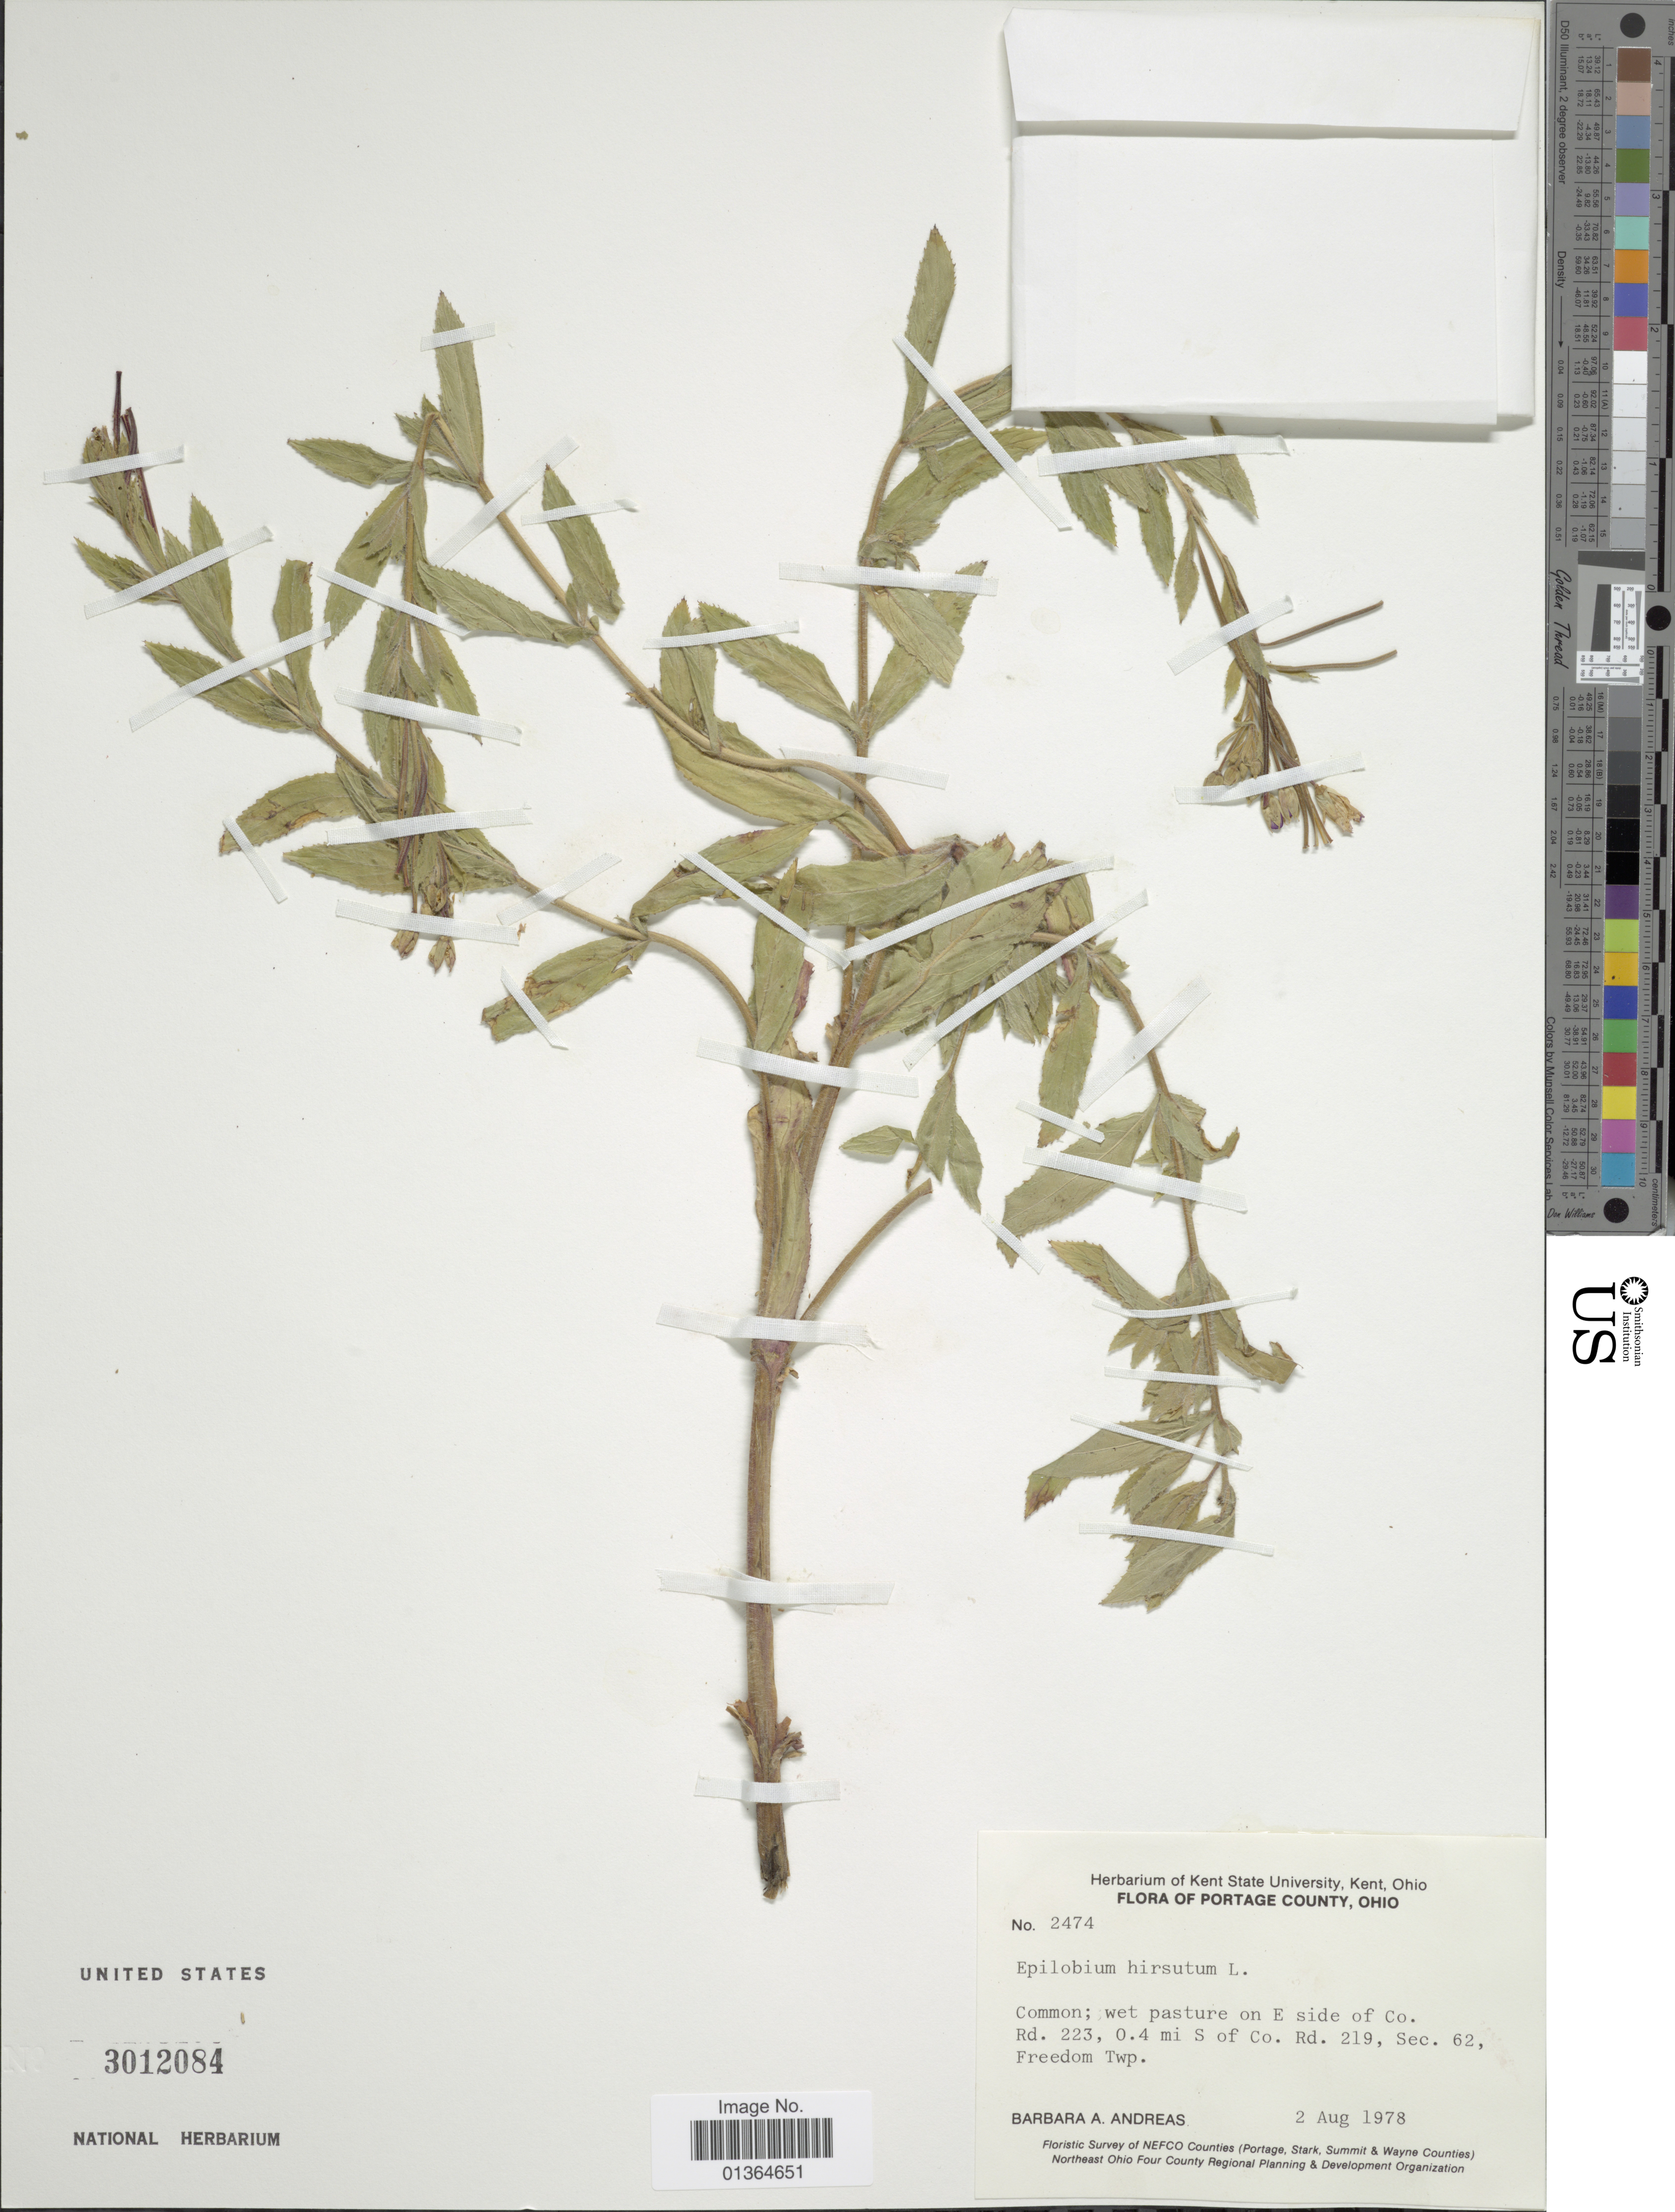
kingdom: Plantae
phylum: Tracheophyta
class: Magnoliopsida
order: Myrtales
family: Onagraceae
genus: Epilobium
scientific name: Epilobium hirsutum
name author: L.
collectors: B. A. Andreas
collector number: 2474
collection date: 1978-08-02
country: United States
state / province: Ohio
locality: Portage County. Wet pasture on E side of Co. Rd. 223, 0.4 mi S of Co. Rd. 219, Sec. 62, Freedom Twp.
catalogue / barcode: US 3012084